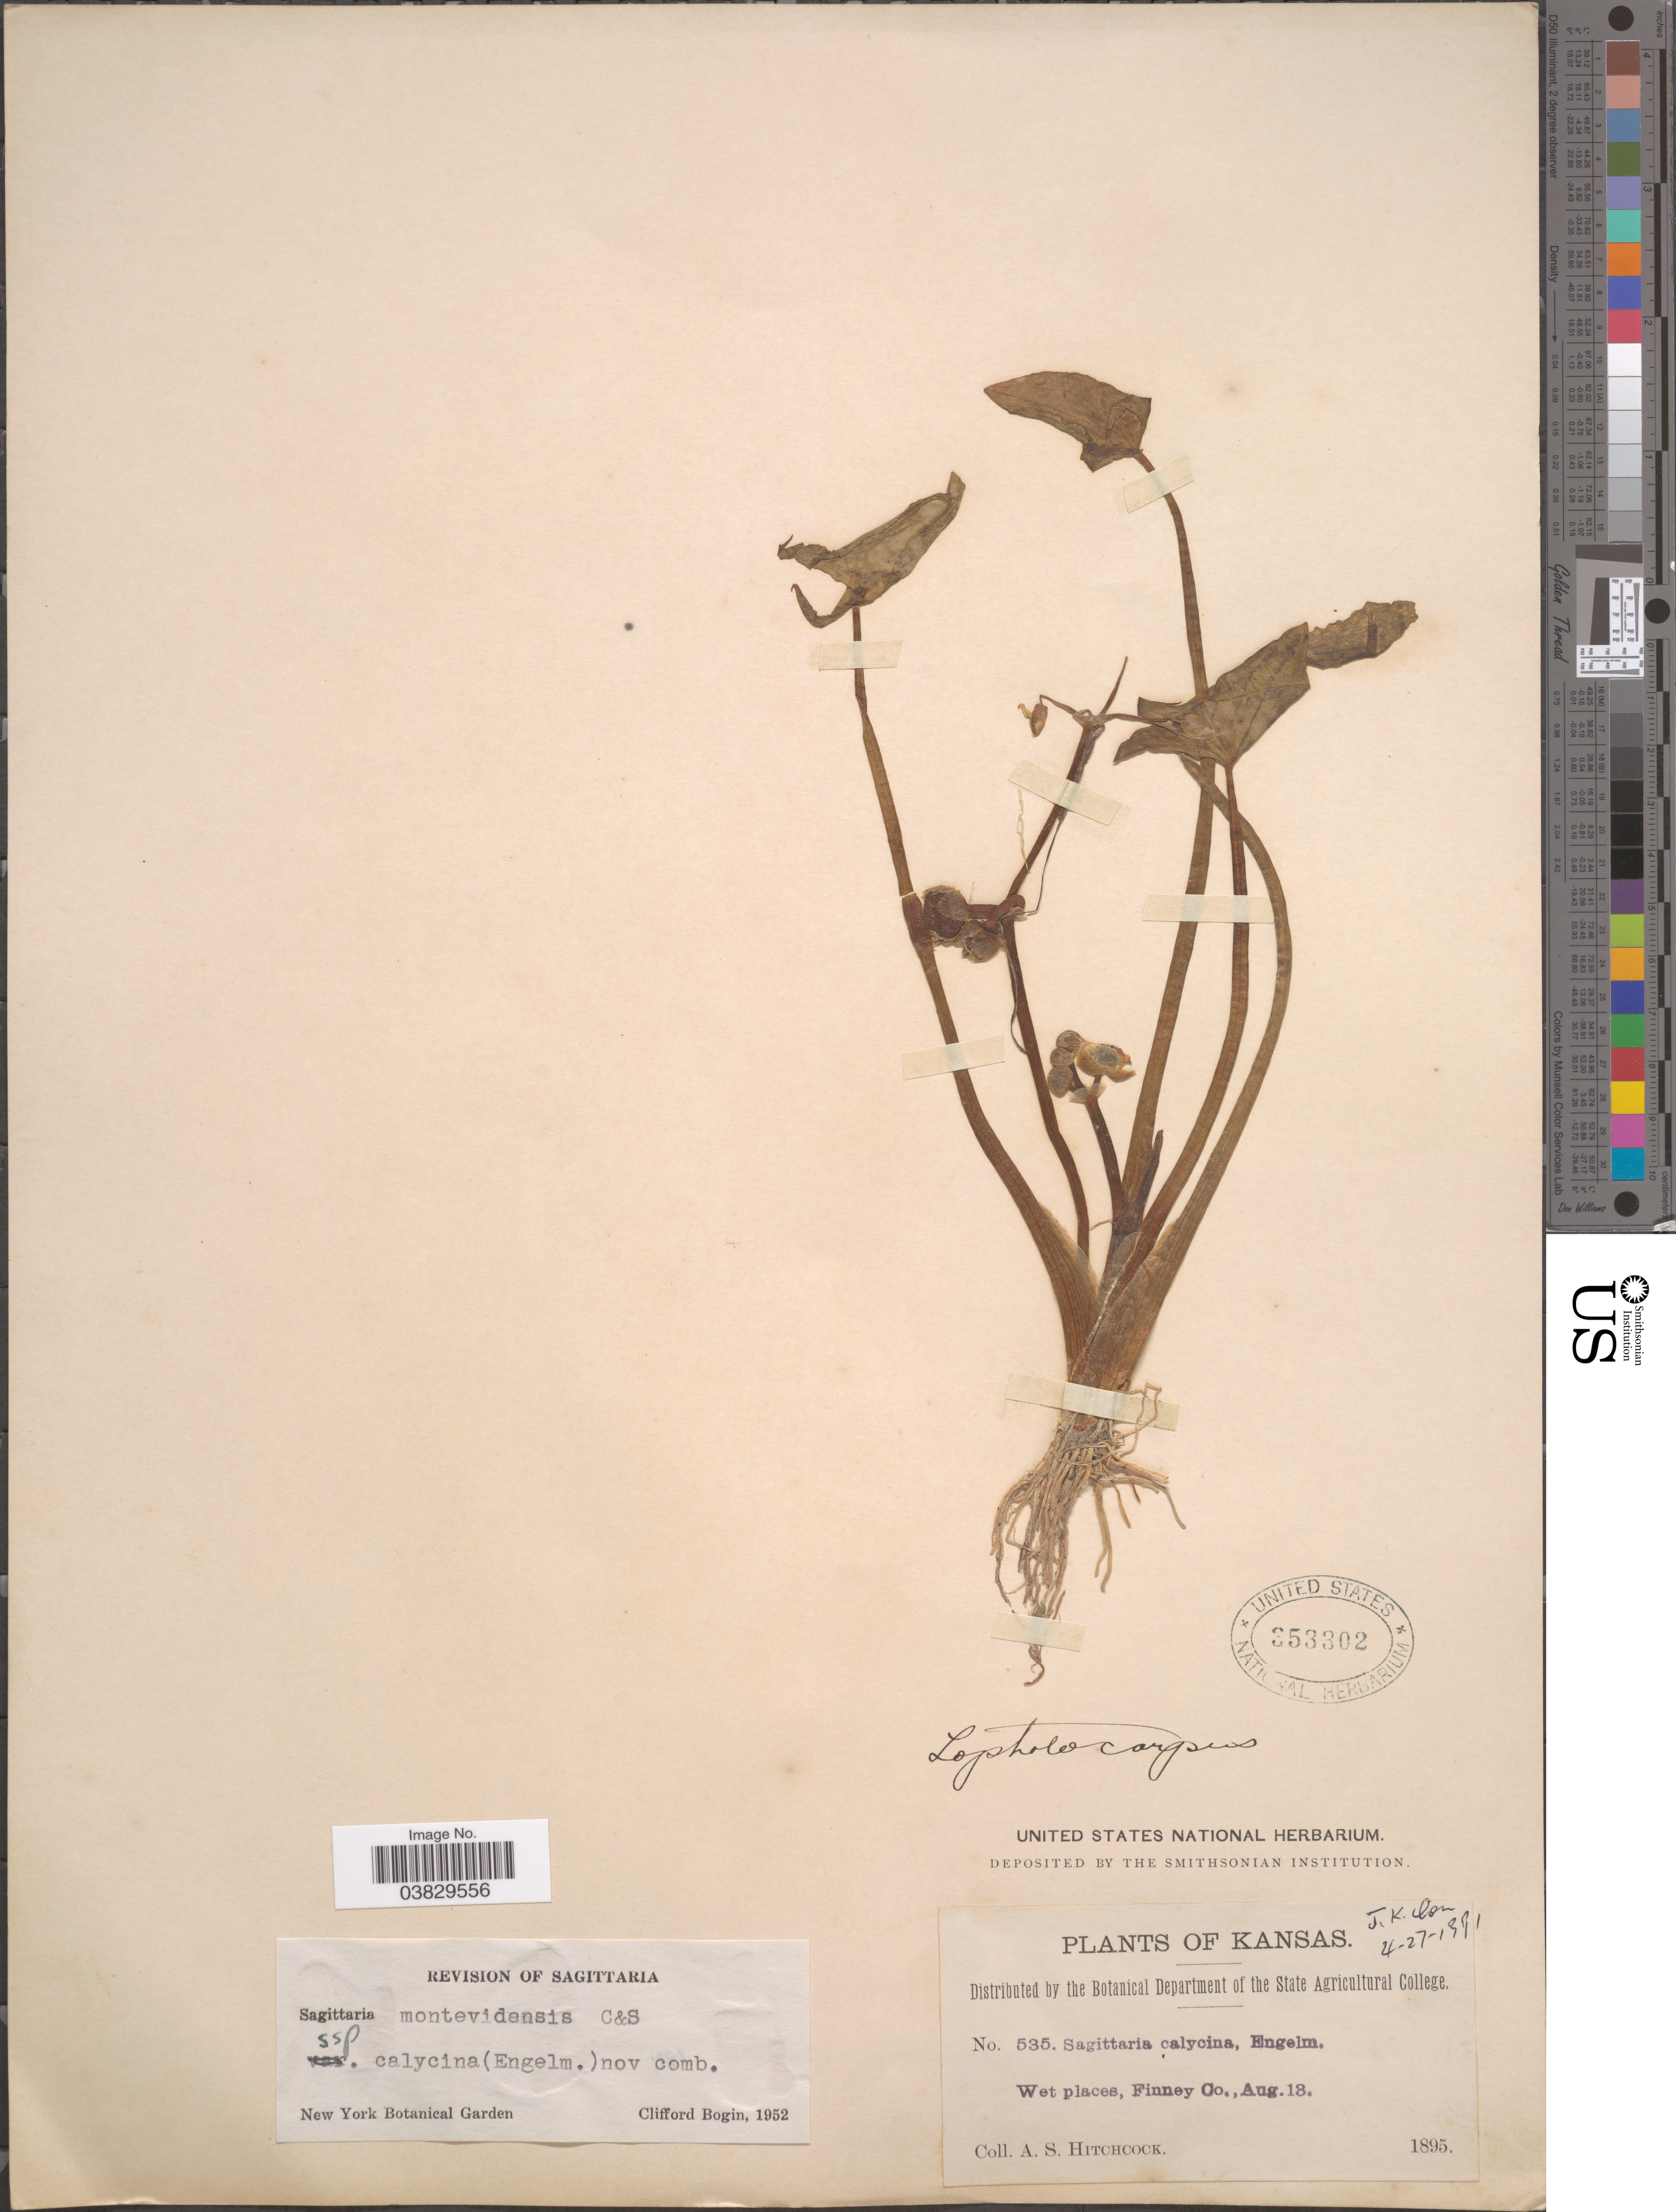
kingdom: Plantae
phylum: Tracheophyta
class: Liliopsida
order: Alismatales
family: Alismataceae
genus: Sagittaria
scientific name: Sagittaria calycina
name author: Engelm.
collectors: A. S. Hitchcock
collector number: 535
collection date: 1895-08-13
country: United States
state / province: Kansas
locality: Wet places, Finney Co.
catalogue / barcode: US 353302